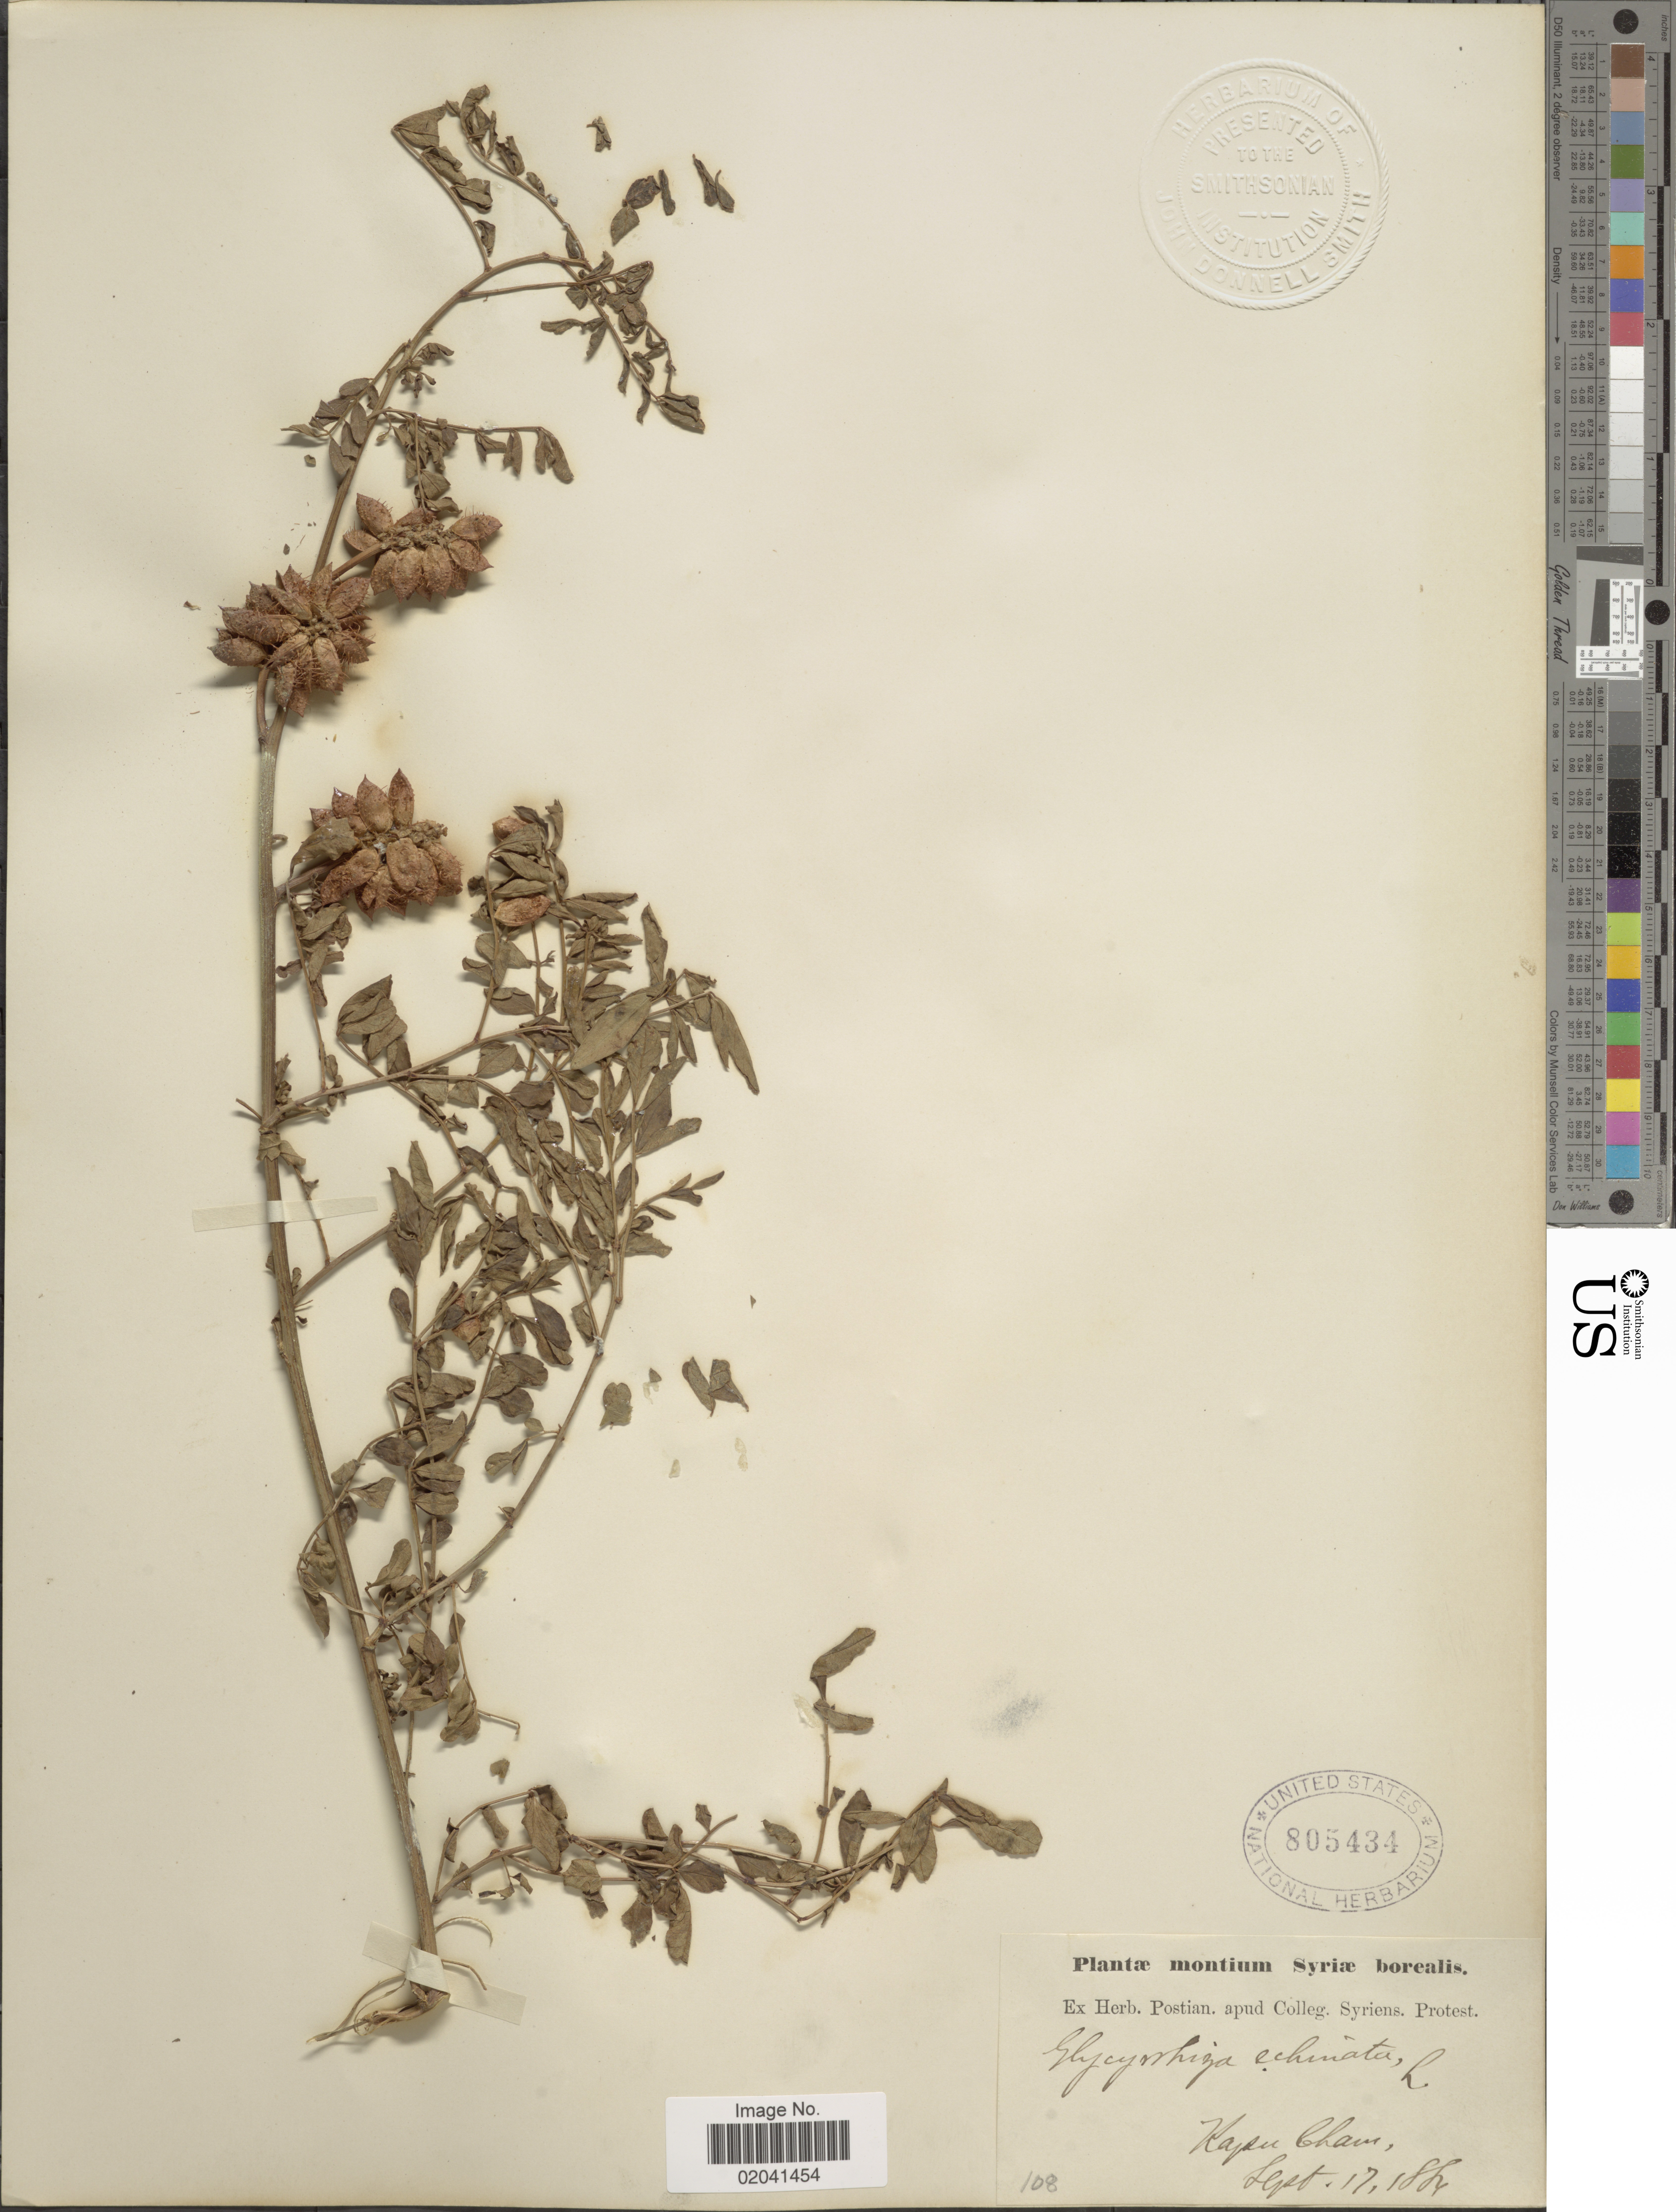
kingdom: Plantae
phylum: Tracheophyta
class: Magnoliopsida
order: Fabales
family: Fabaceae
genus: Glycyrrhiza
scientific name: Glycyrrhiza echinata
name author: L.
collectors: ex herb. Postian. apud Colleg. Syriens. Protest. USE "Fannie P. A. Shepard" (10308853) AS PRIMARY COLLECTOR INSTEAD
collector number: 108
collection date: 1884-09-17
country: Syria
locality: Montium Syriae borealis. Kapsu [interpreted] Cham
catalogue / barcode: US 805434